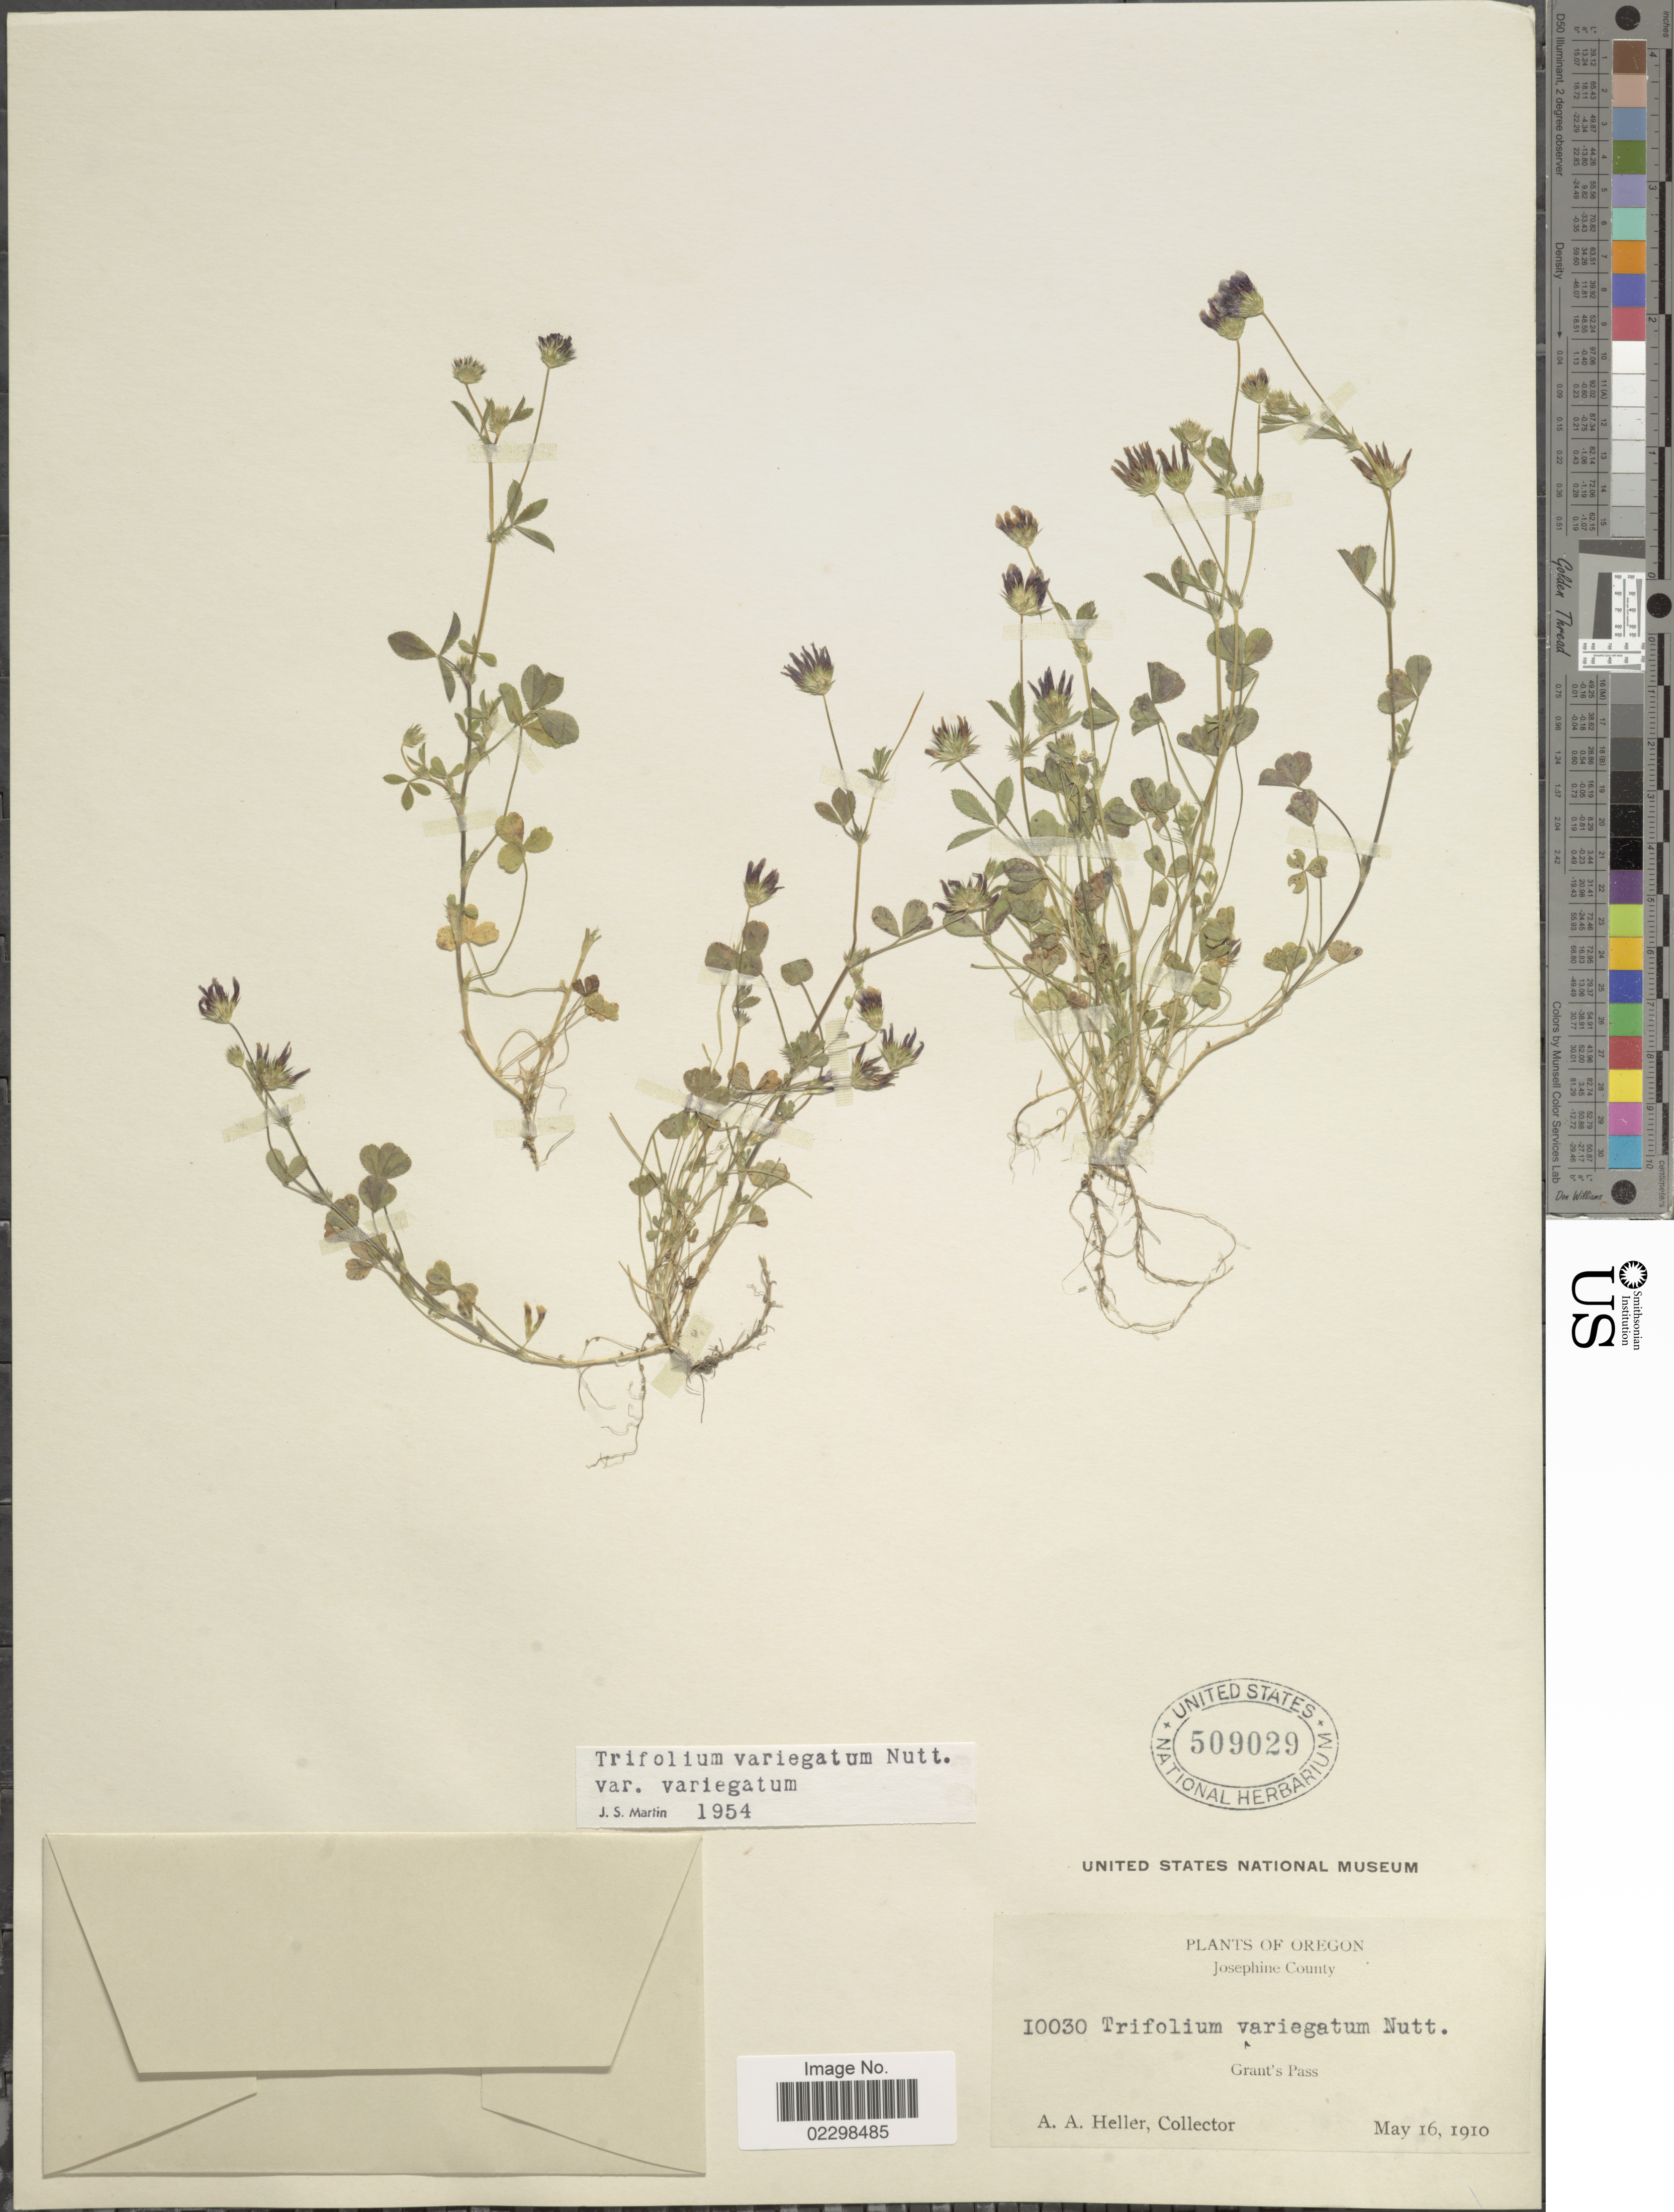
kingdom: Plantae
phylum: Tracheophyta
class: Magnoliopsida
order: Fabales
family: Fabaceae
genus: Trifolium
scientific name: Trifolium variegatum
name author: Nutt.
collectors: A. A. Heller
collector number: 10030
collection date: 1910-05-16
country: United States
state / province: Oregon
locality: Josephine County, Grant's Pass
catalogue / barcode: US 509029